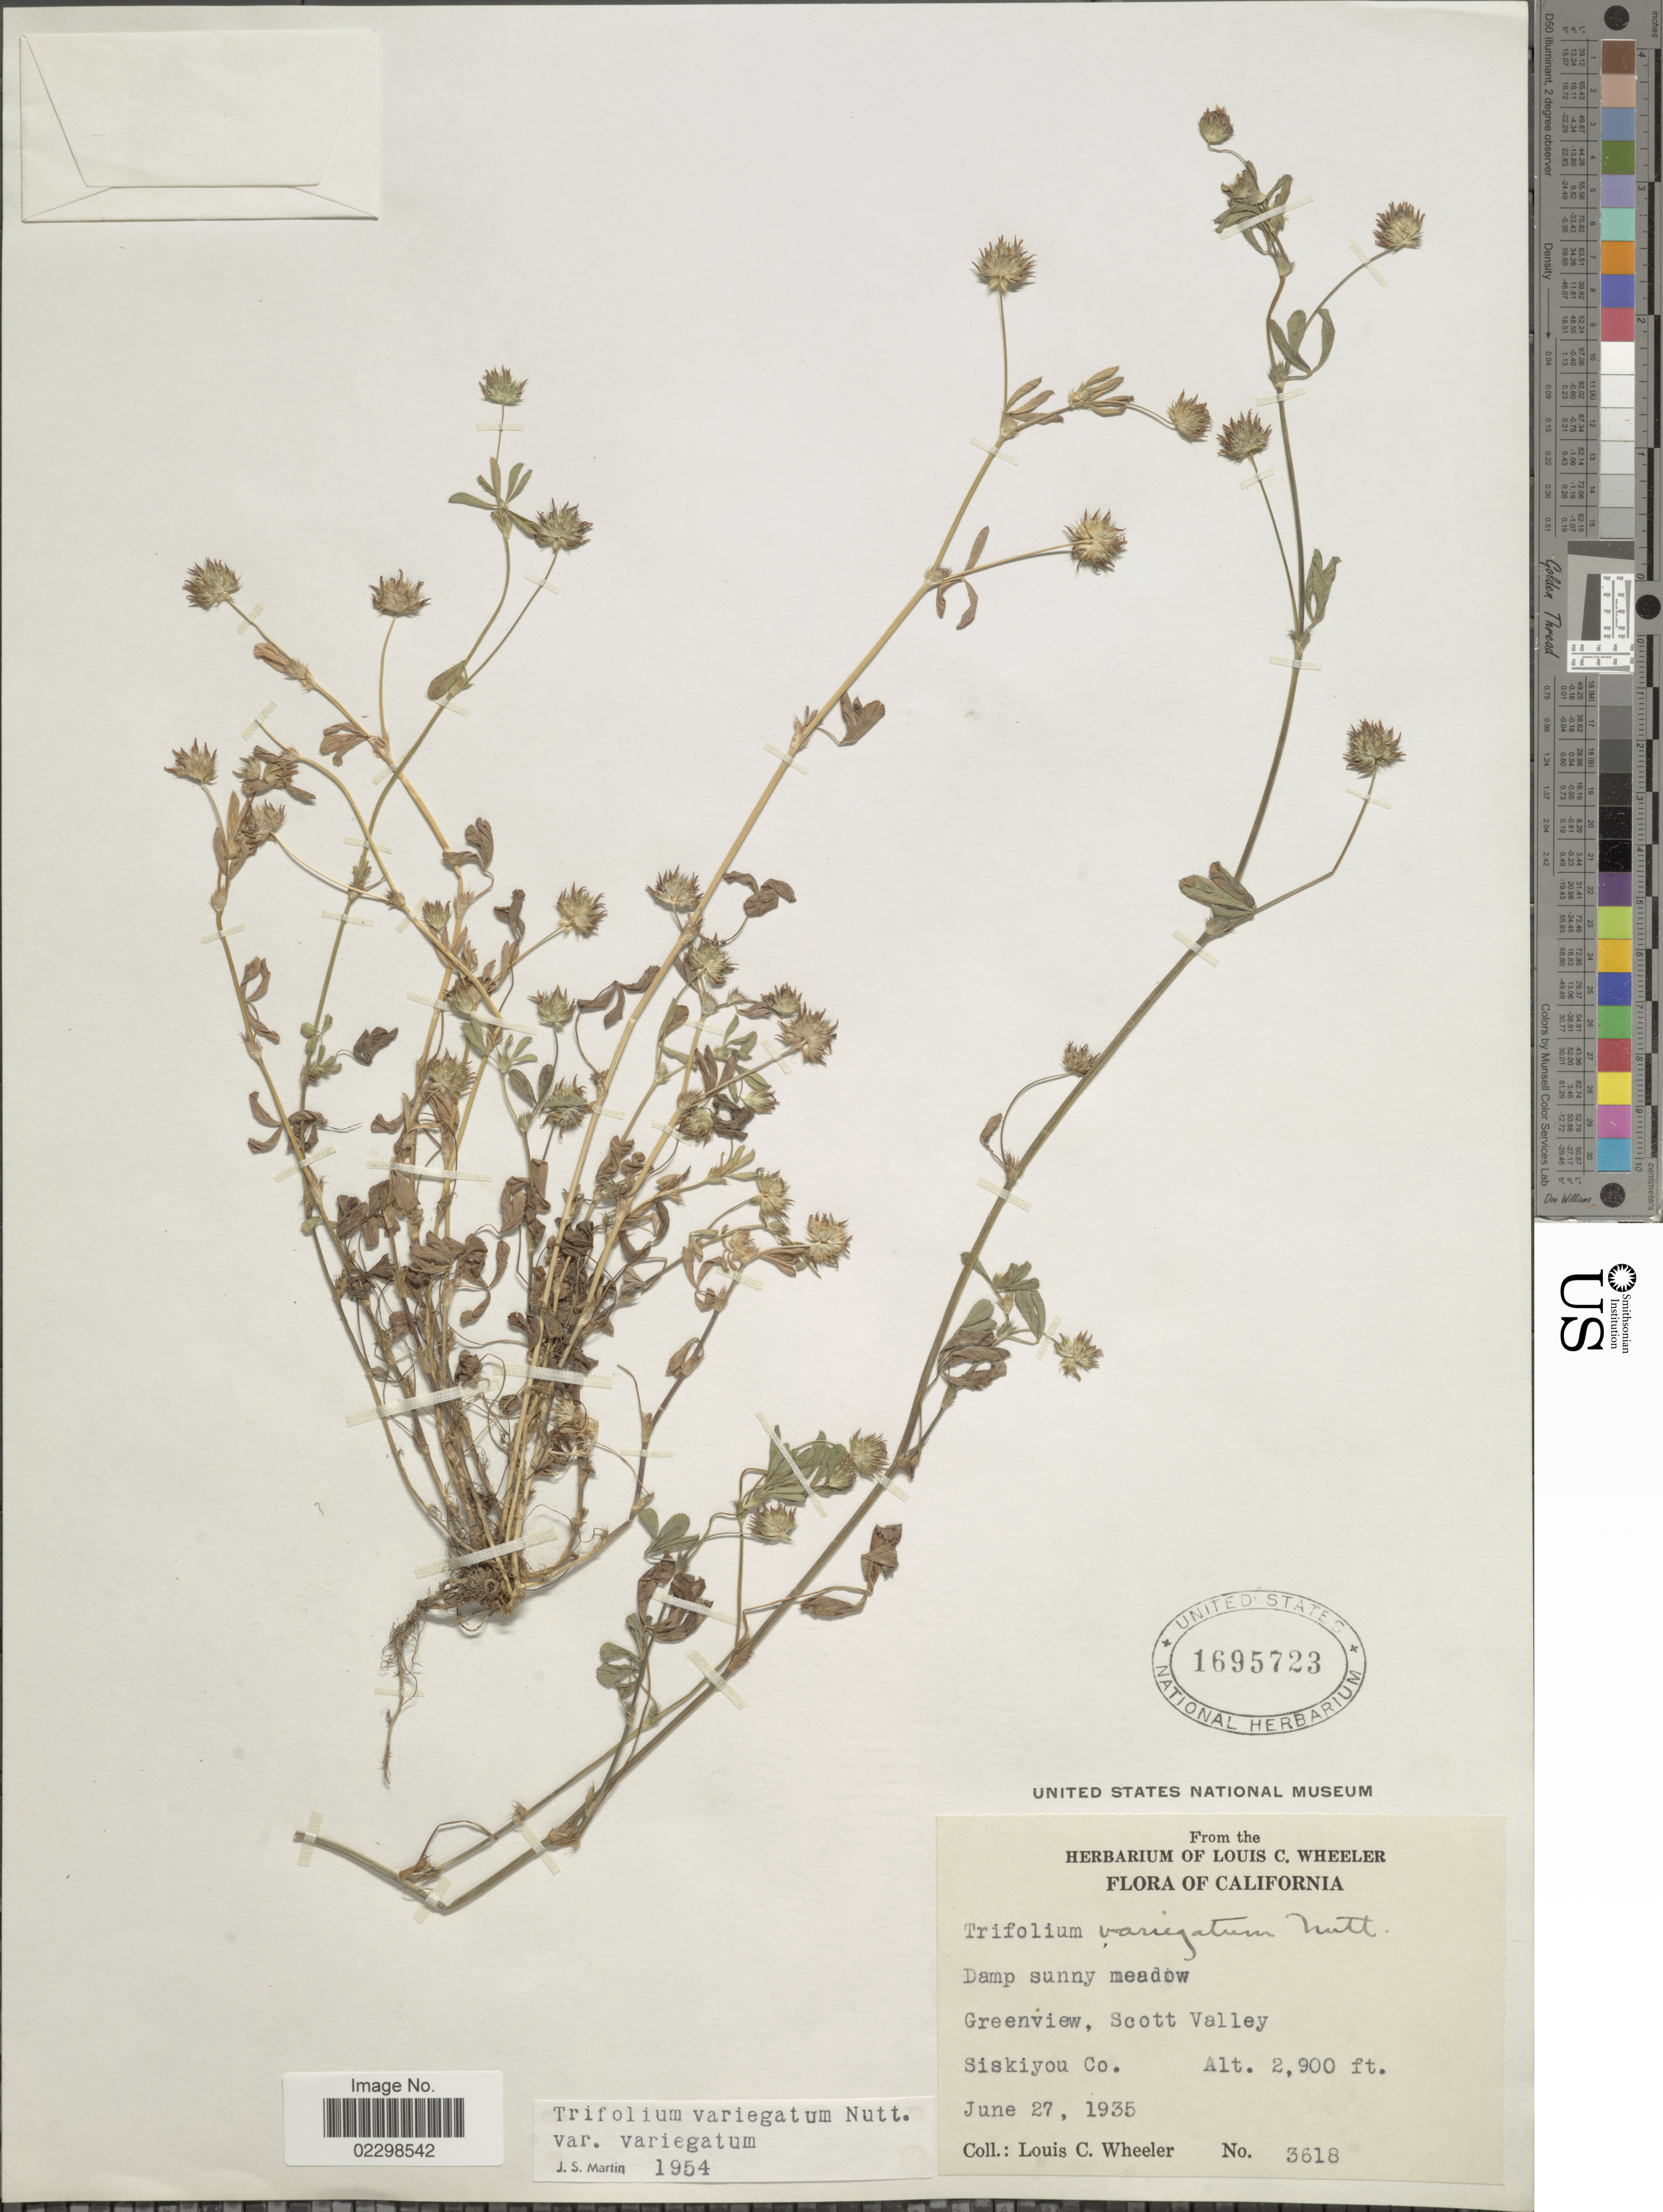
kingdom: Plantae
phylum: Tracheophyta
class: Magnoliopsida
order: Fabales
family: Fabaceae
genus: Trifolium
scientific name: Trifolium variegatum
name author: Nutt.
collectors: L. C. Wheeler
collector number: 3618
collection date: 1935-06-27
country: United States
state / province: California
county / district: Siskiyou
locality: Greenview, Scott Valley, Siskiyou Co.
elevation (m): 884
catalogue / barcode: US 1695723